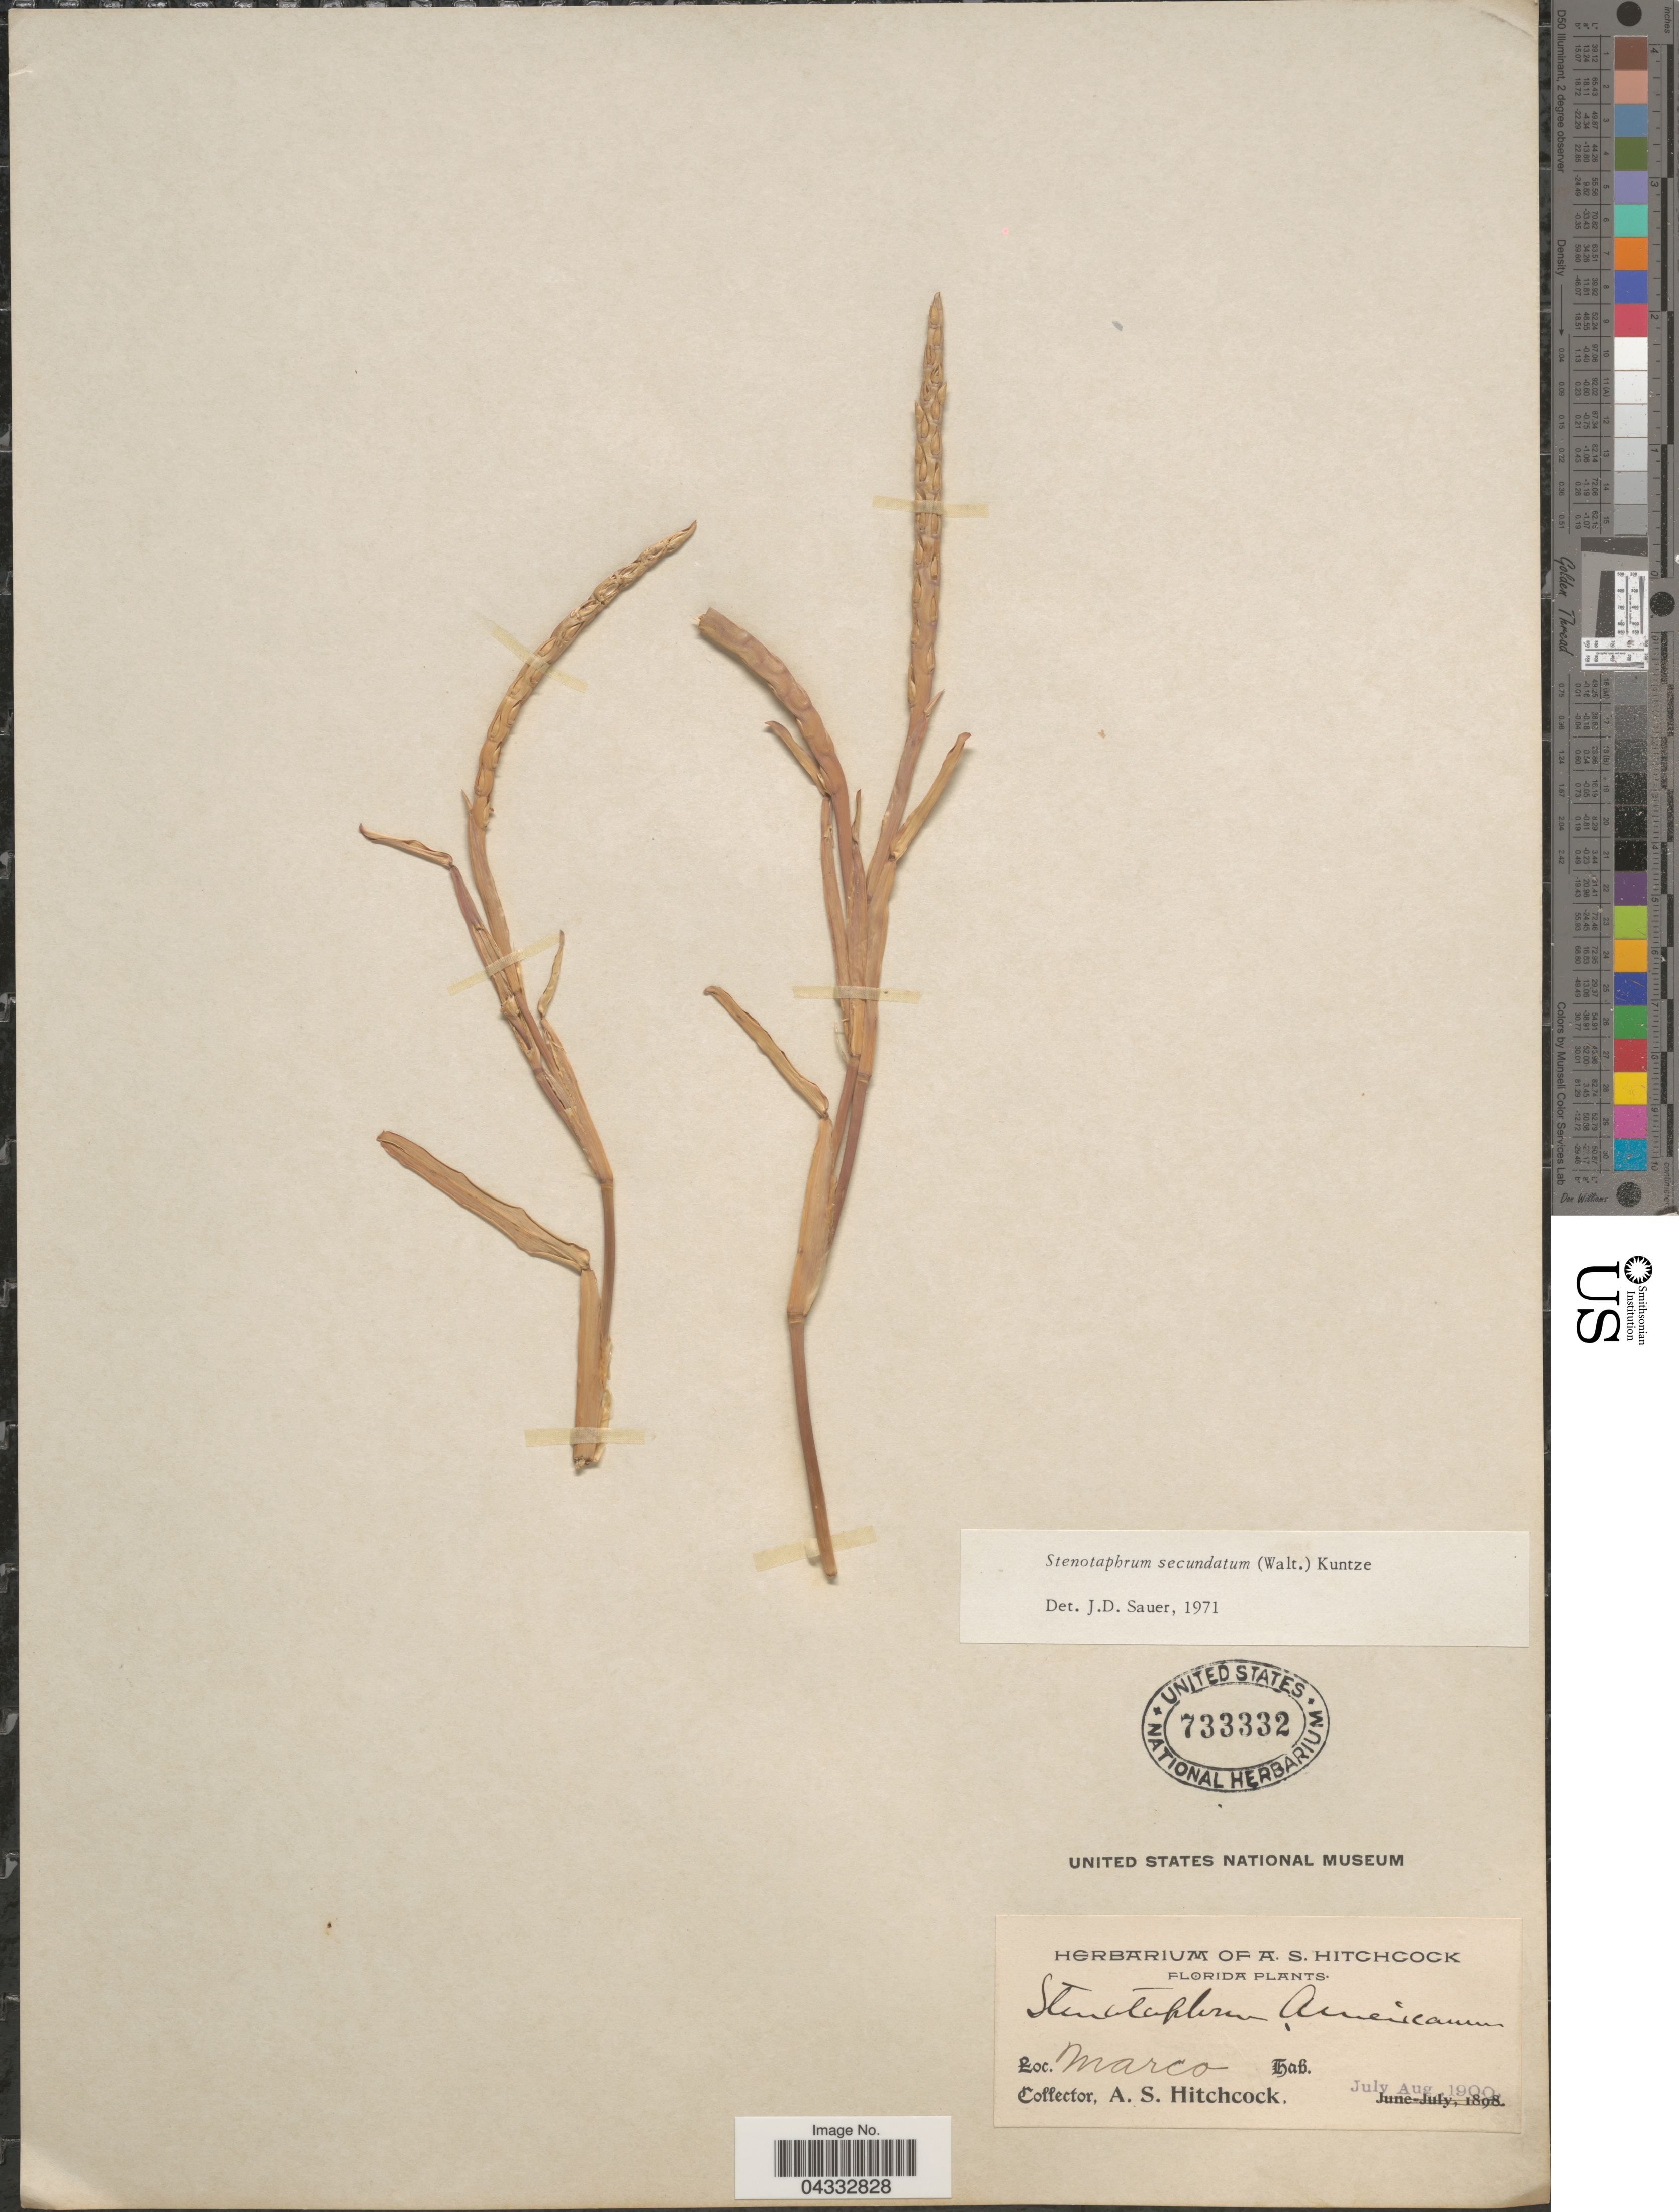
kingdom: Plantae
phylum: Tracheophyta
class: Liliopsida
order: Poales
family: Poaceae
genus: Stenotaphrum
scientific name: Stenotaphrum secundatum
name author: (Walter) Kuntze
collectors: A. S. Hitchcock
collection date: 1900-07/1900-08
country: United States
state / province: Florida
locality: Marco.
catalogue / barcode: US 733332